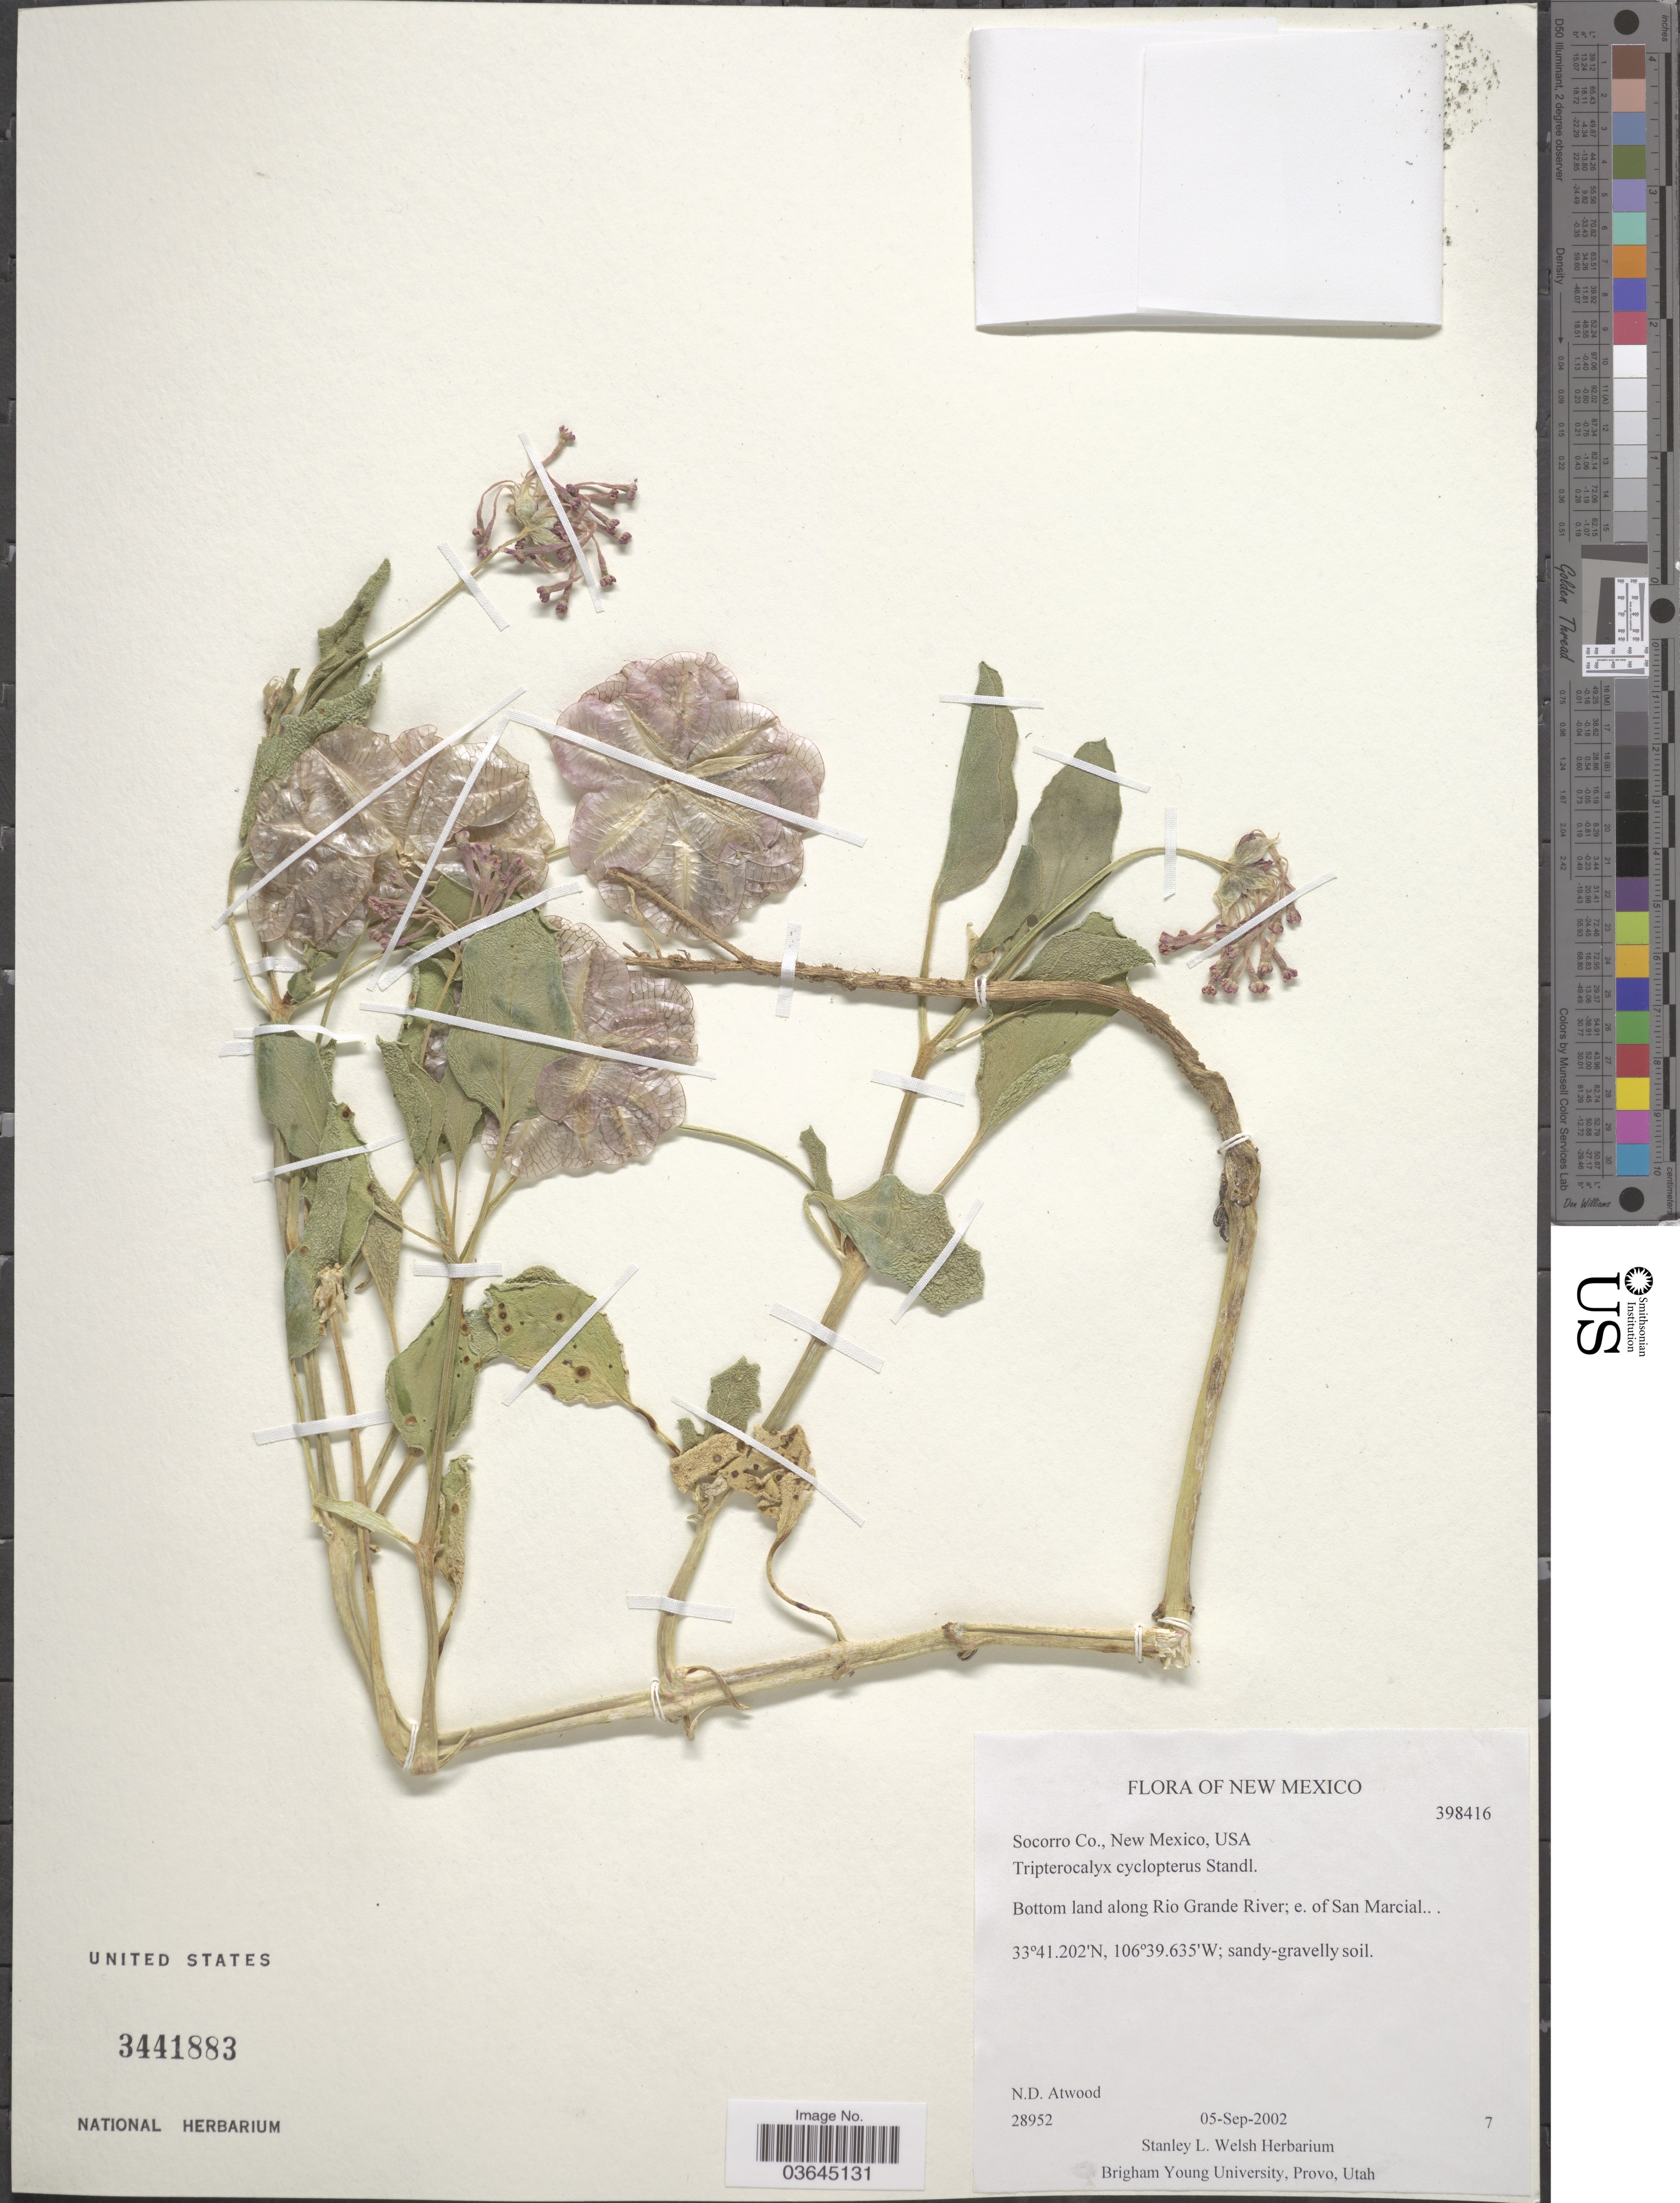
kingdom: Plantae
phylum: Tracheophyta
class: Magnoliopsida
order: Caryophyllales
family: Nyctaginaceae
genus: Tripterocalyx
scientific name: Tripterocalyx carneus var. carneus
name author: (Greene) L.A. Galloway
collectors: N. Atwood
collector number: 28952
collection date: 2002-09-05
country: United States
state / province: New Mexico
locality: Socorro Co. Bottom land along Rio Grande River; e. of San Marcial.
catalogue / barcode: US 3441883